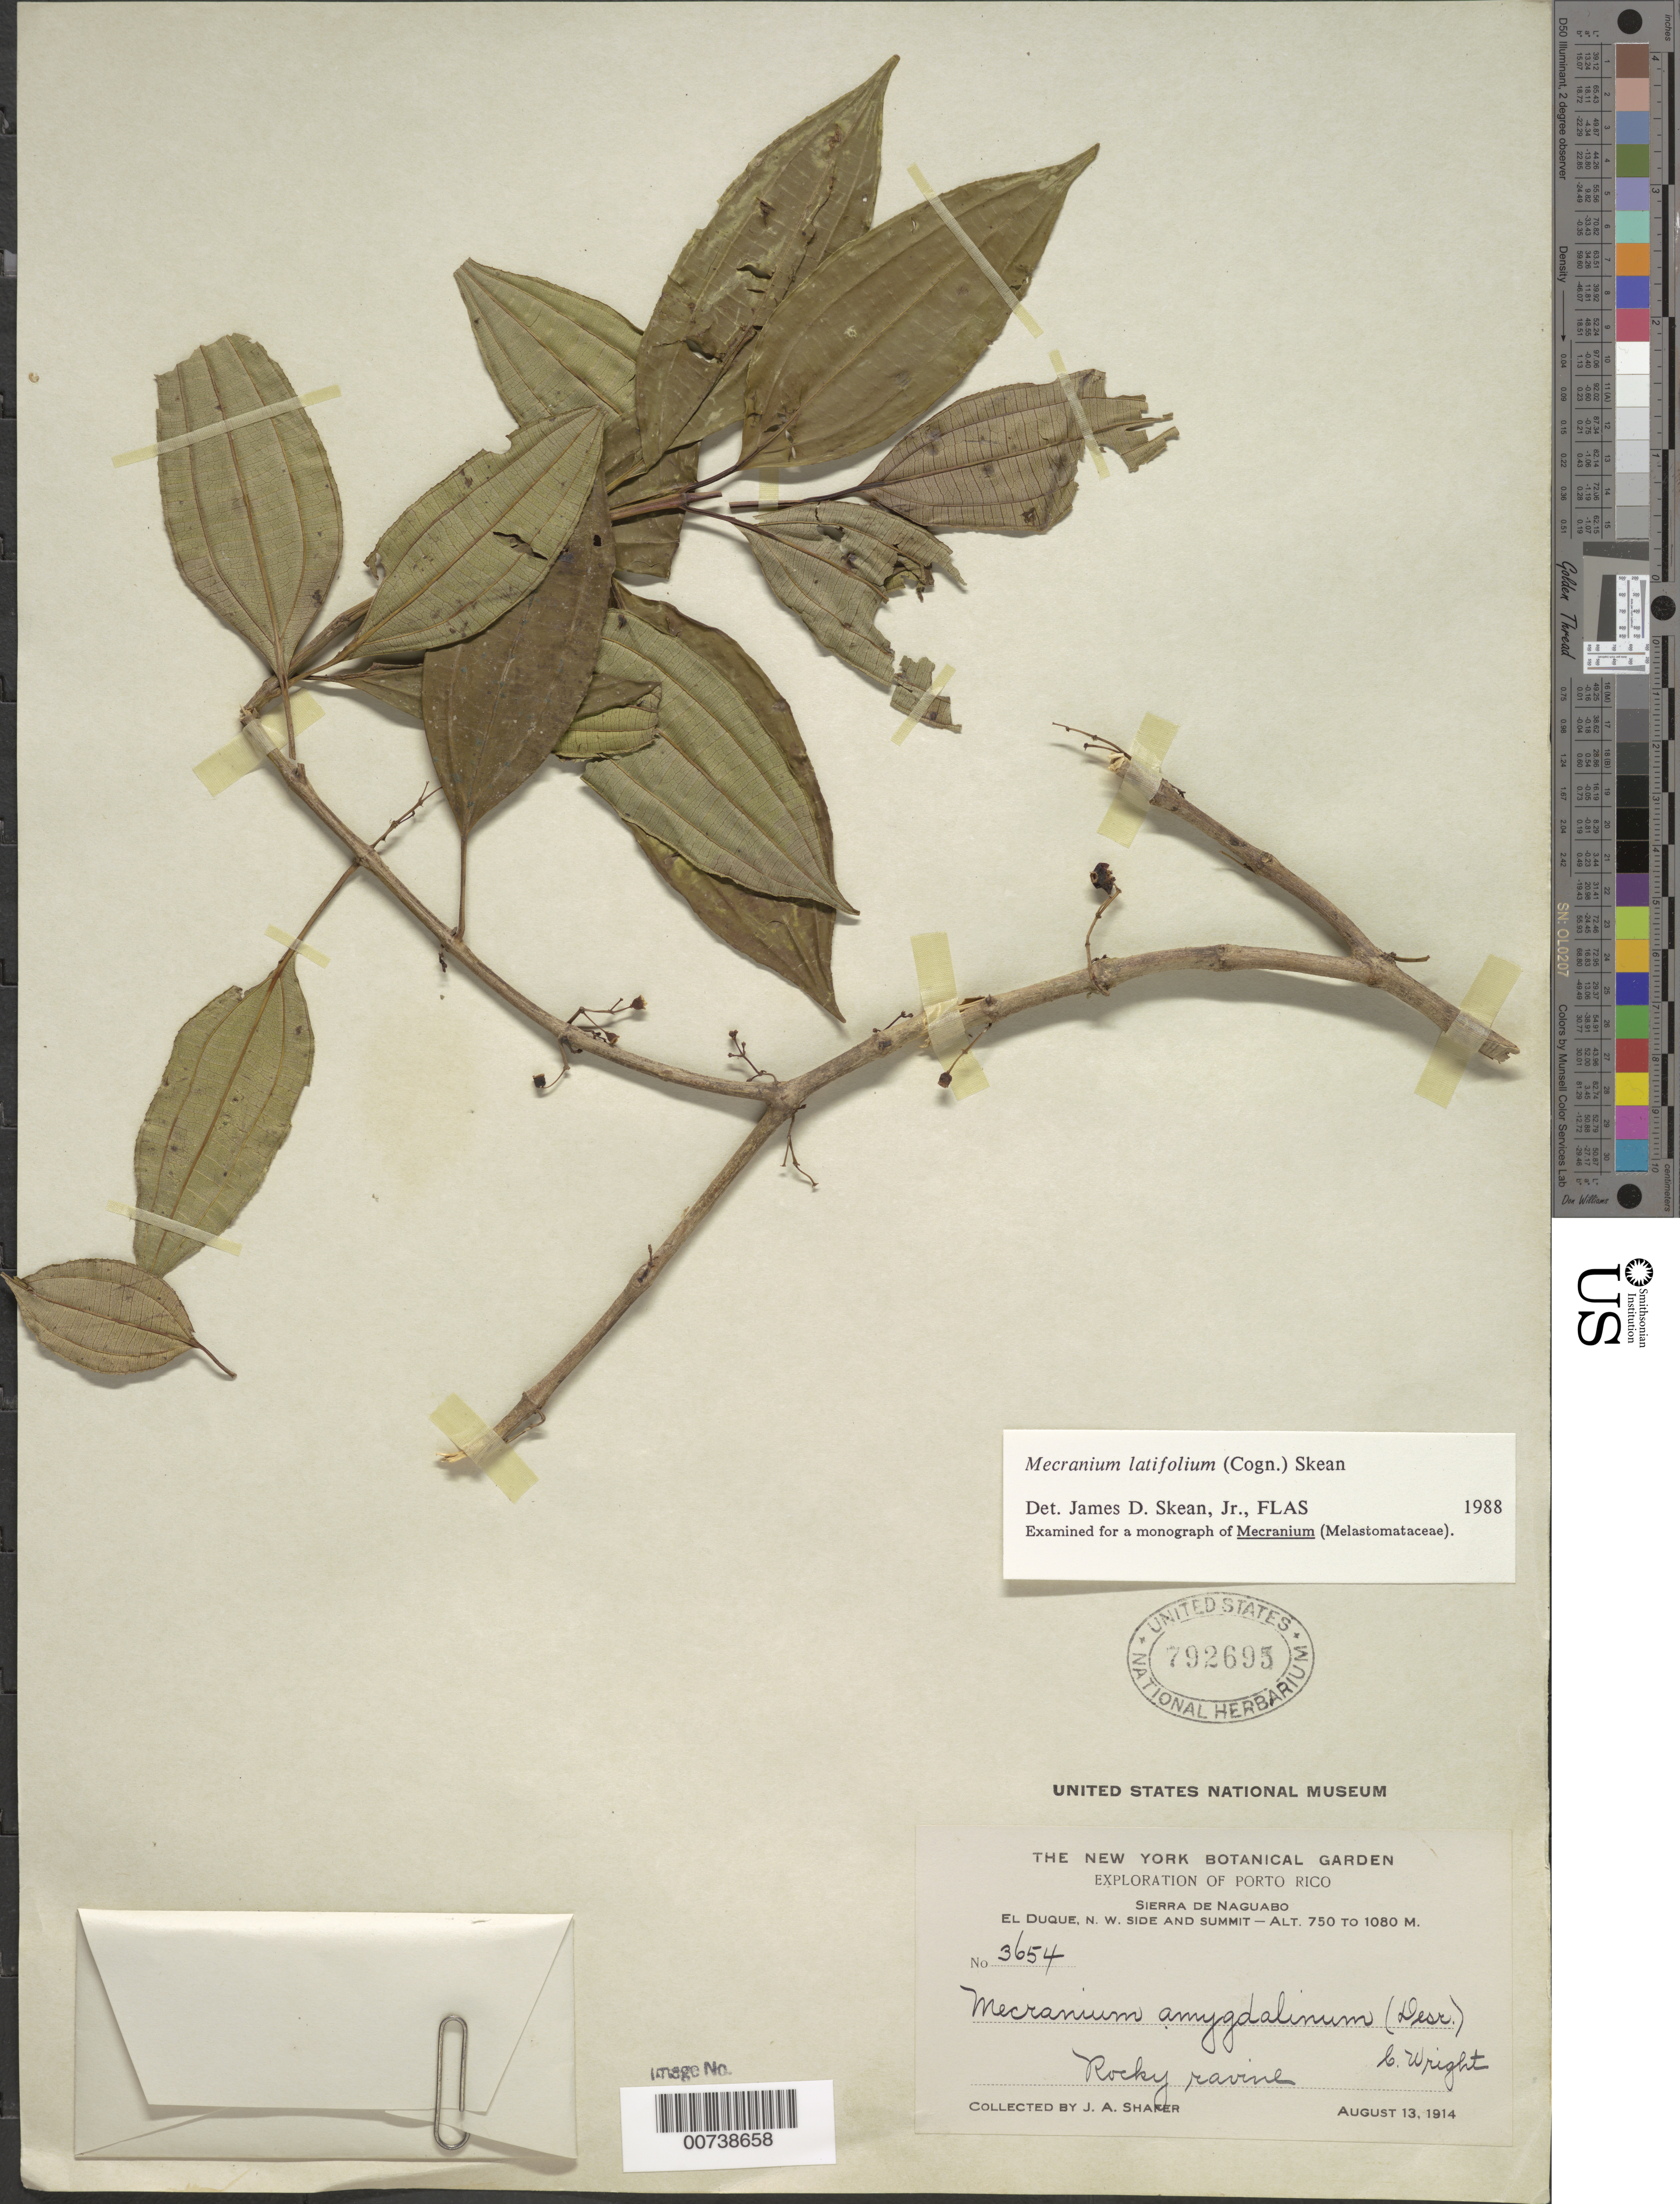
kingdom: Plantae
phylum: Tracheophyta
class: Magnoliopsida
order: Myrtales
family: Melastomataceae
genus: Mecranium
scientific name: Mecranium latifolium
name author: (Cogn.) Skean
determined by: Skean, J. D., Jr.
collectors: J. A. Shafer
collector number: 3654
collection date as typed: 13 Aug 1914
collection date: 1914-08-13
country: Puerto Rico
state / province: Naguabo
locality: Sierra de Naguabo, El Duque, NW side and summit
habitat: Rocky ravine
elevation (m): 750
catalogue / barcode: US 792695